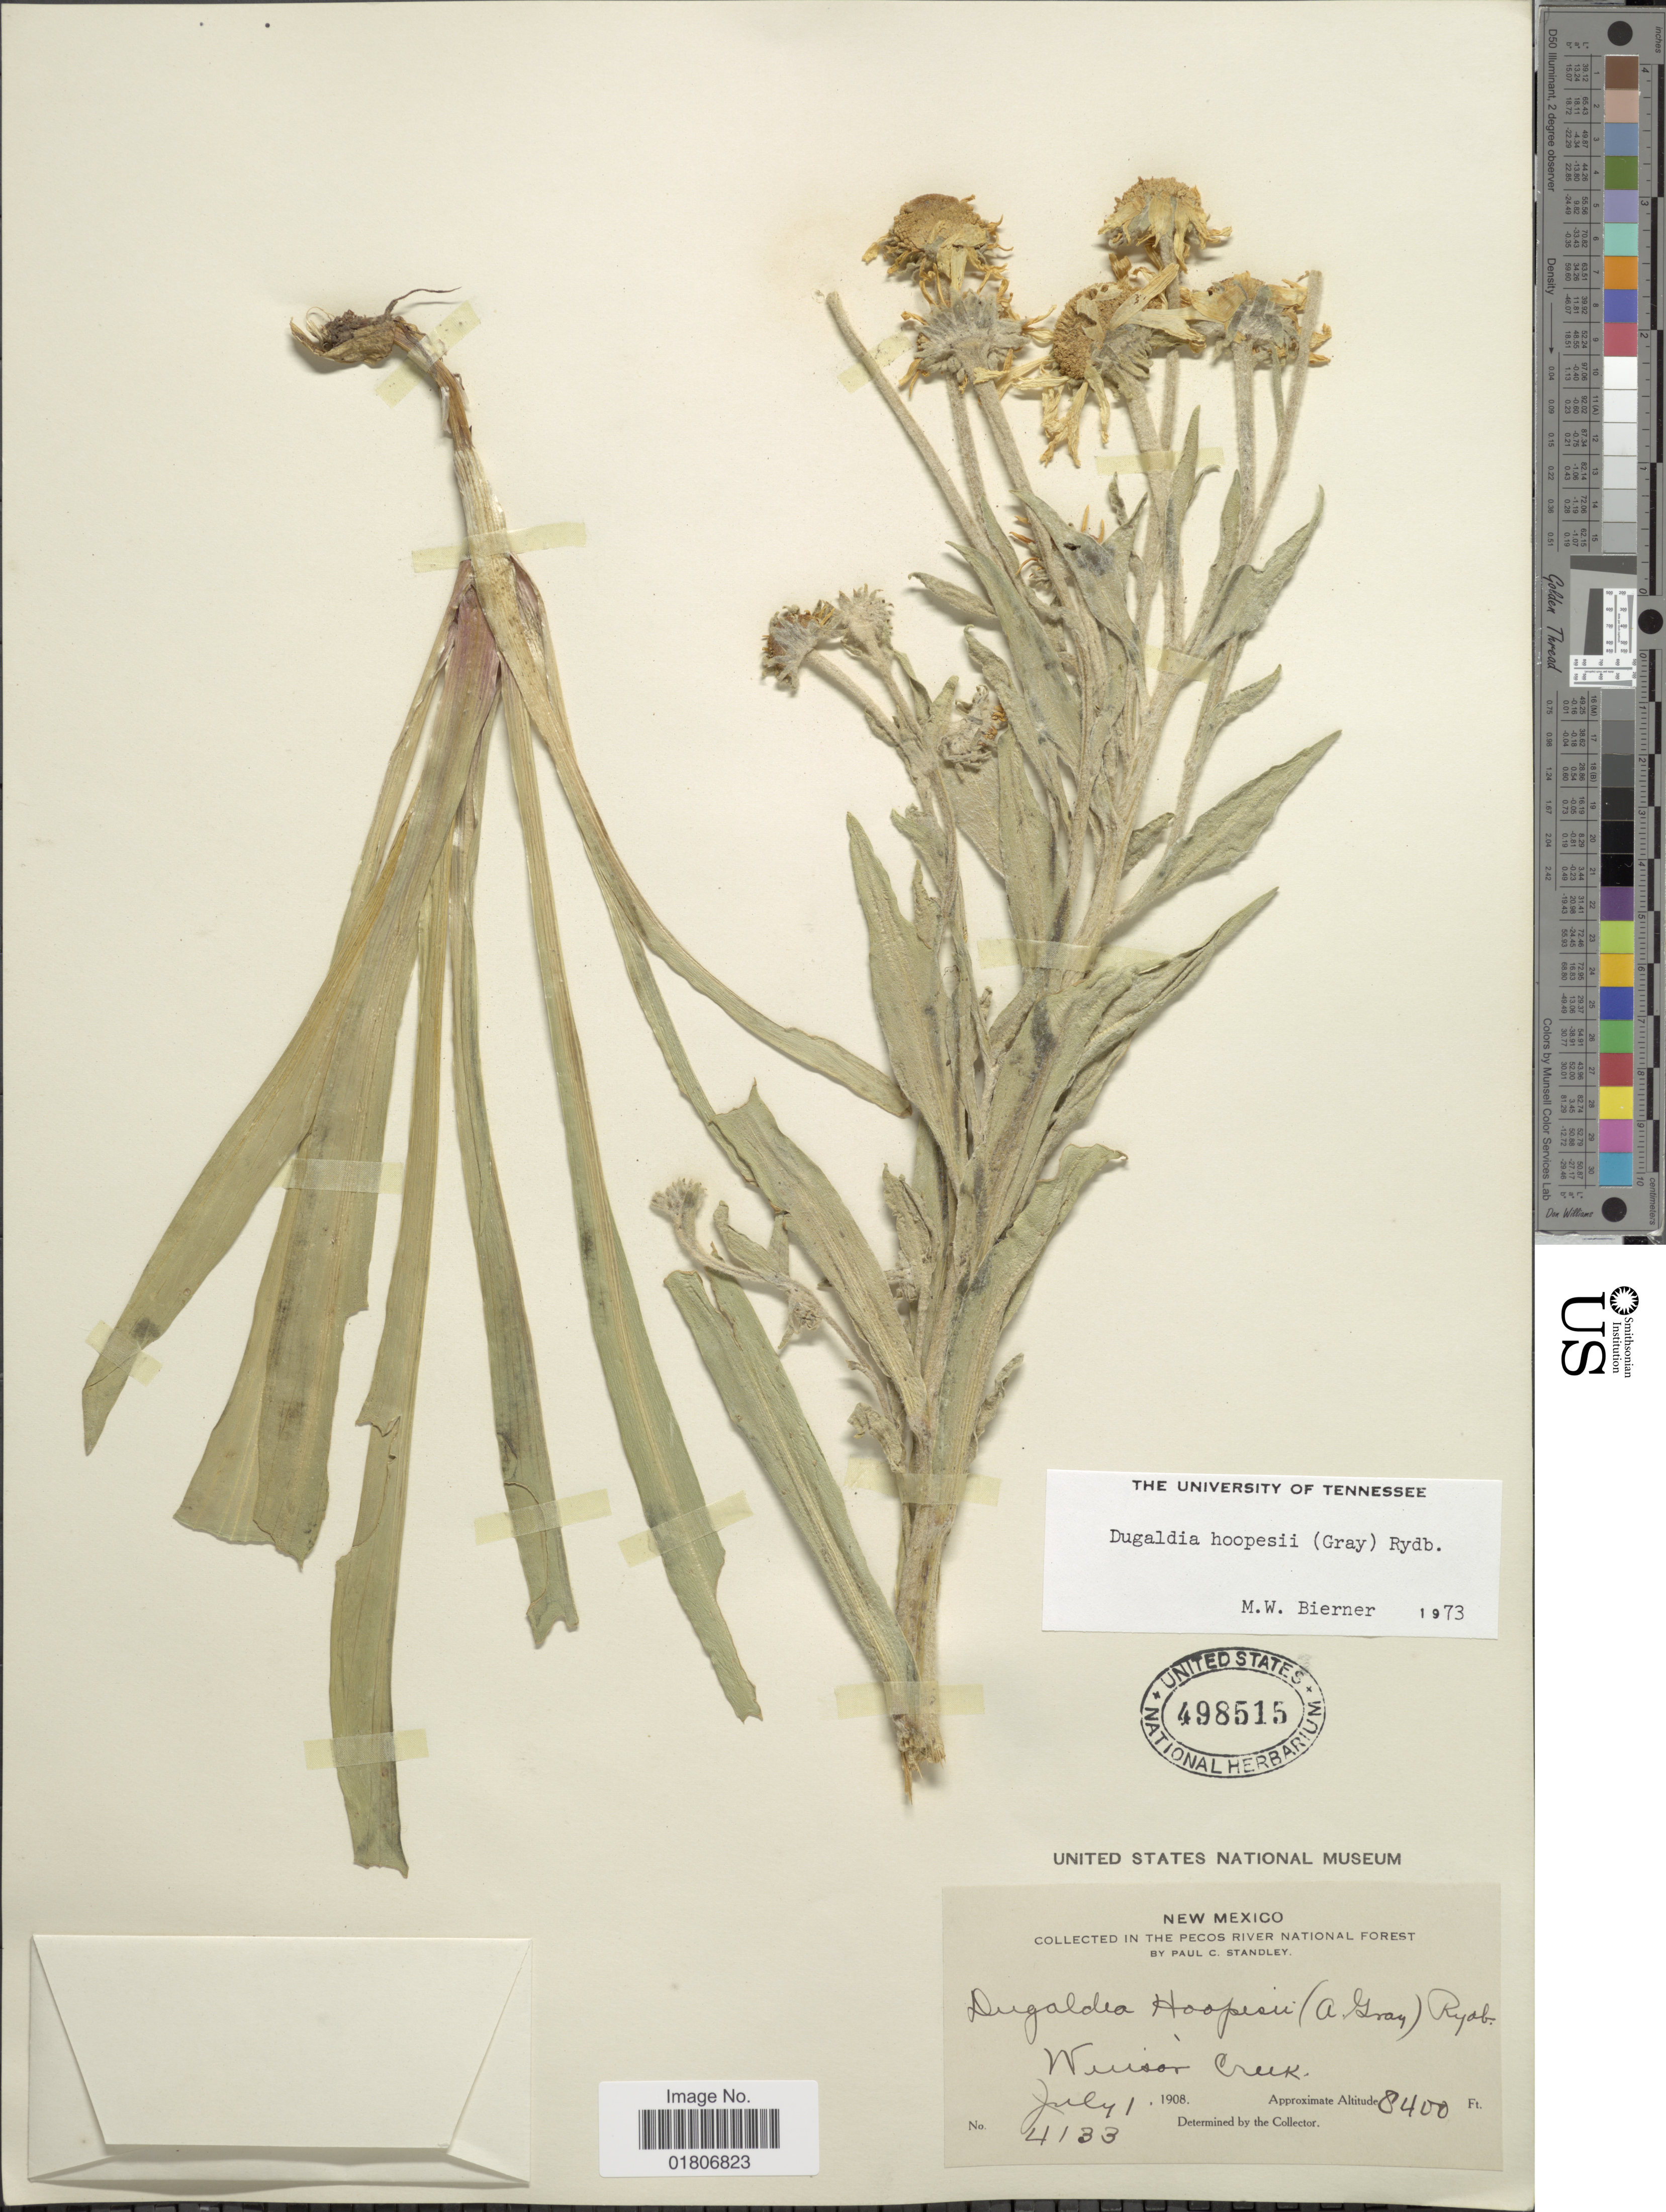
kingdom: Plantae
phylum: Tracheophyta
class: Magnoliopsida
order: Asterales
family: Asteraceae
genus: Dugaldia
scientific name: Dugaldia hoopesii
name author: (A. Gray) Rydb.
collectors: P. C. Standley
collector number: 4133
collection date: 1908-07-01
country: United States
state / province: New Mexico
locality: Pecos River National Forest. Winsor Creek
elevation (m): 2560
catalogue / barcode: US 498515